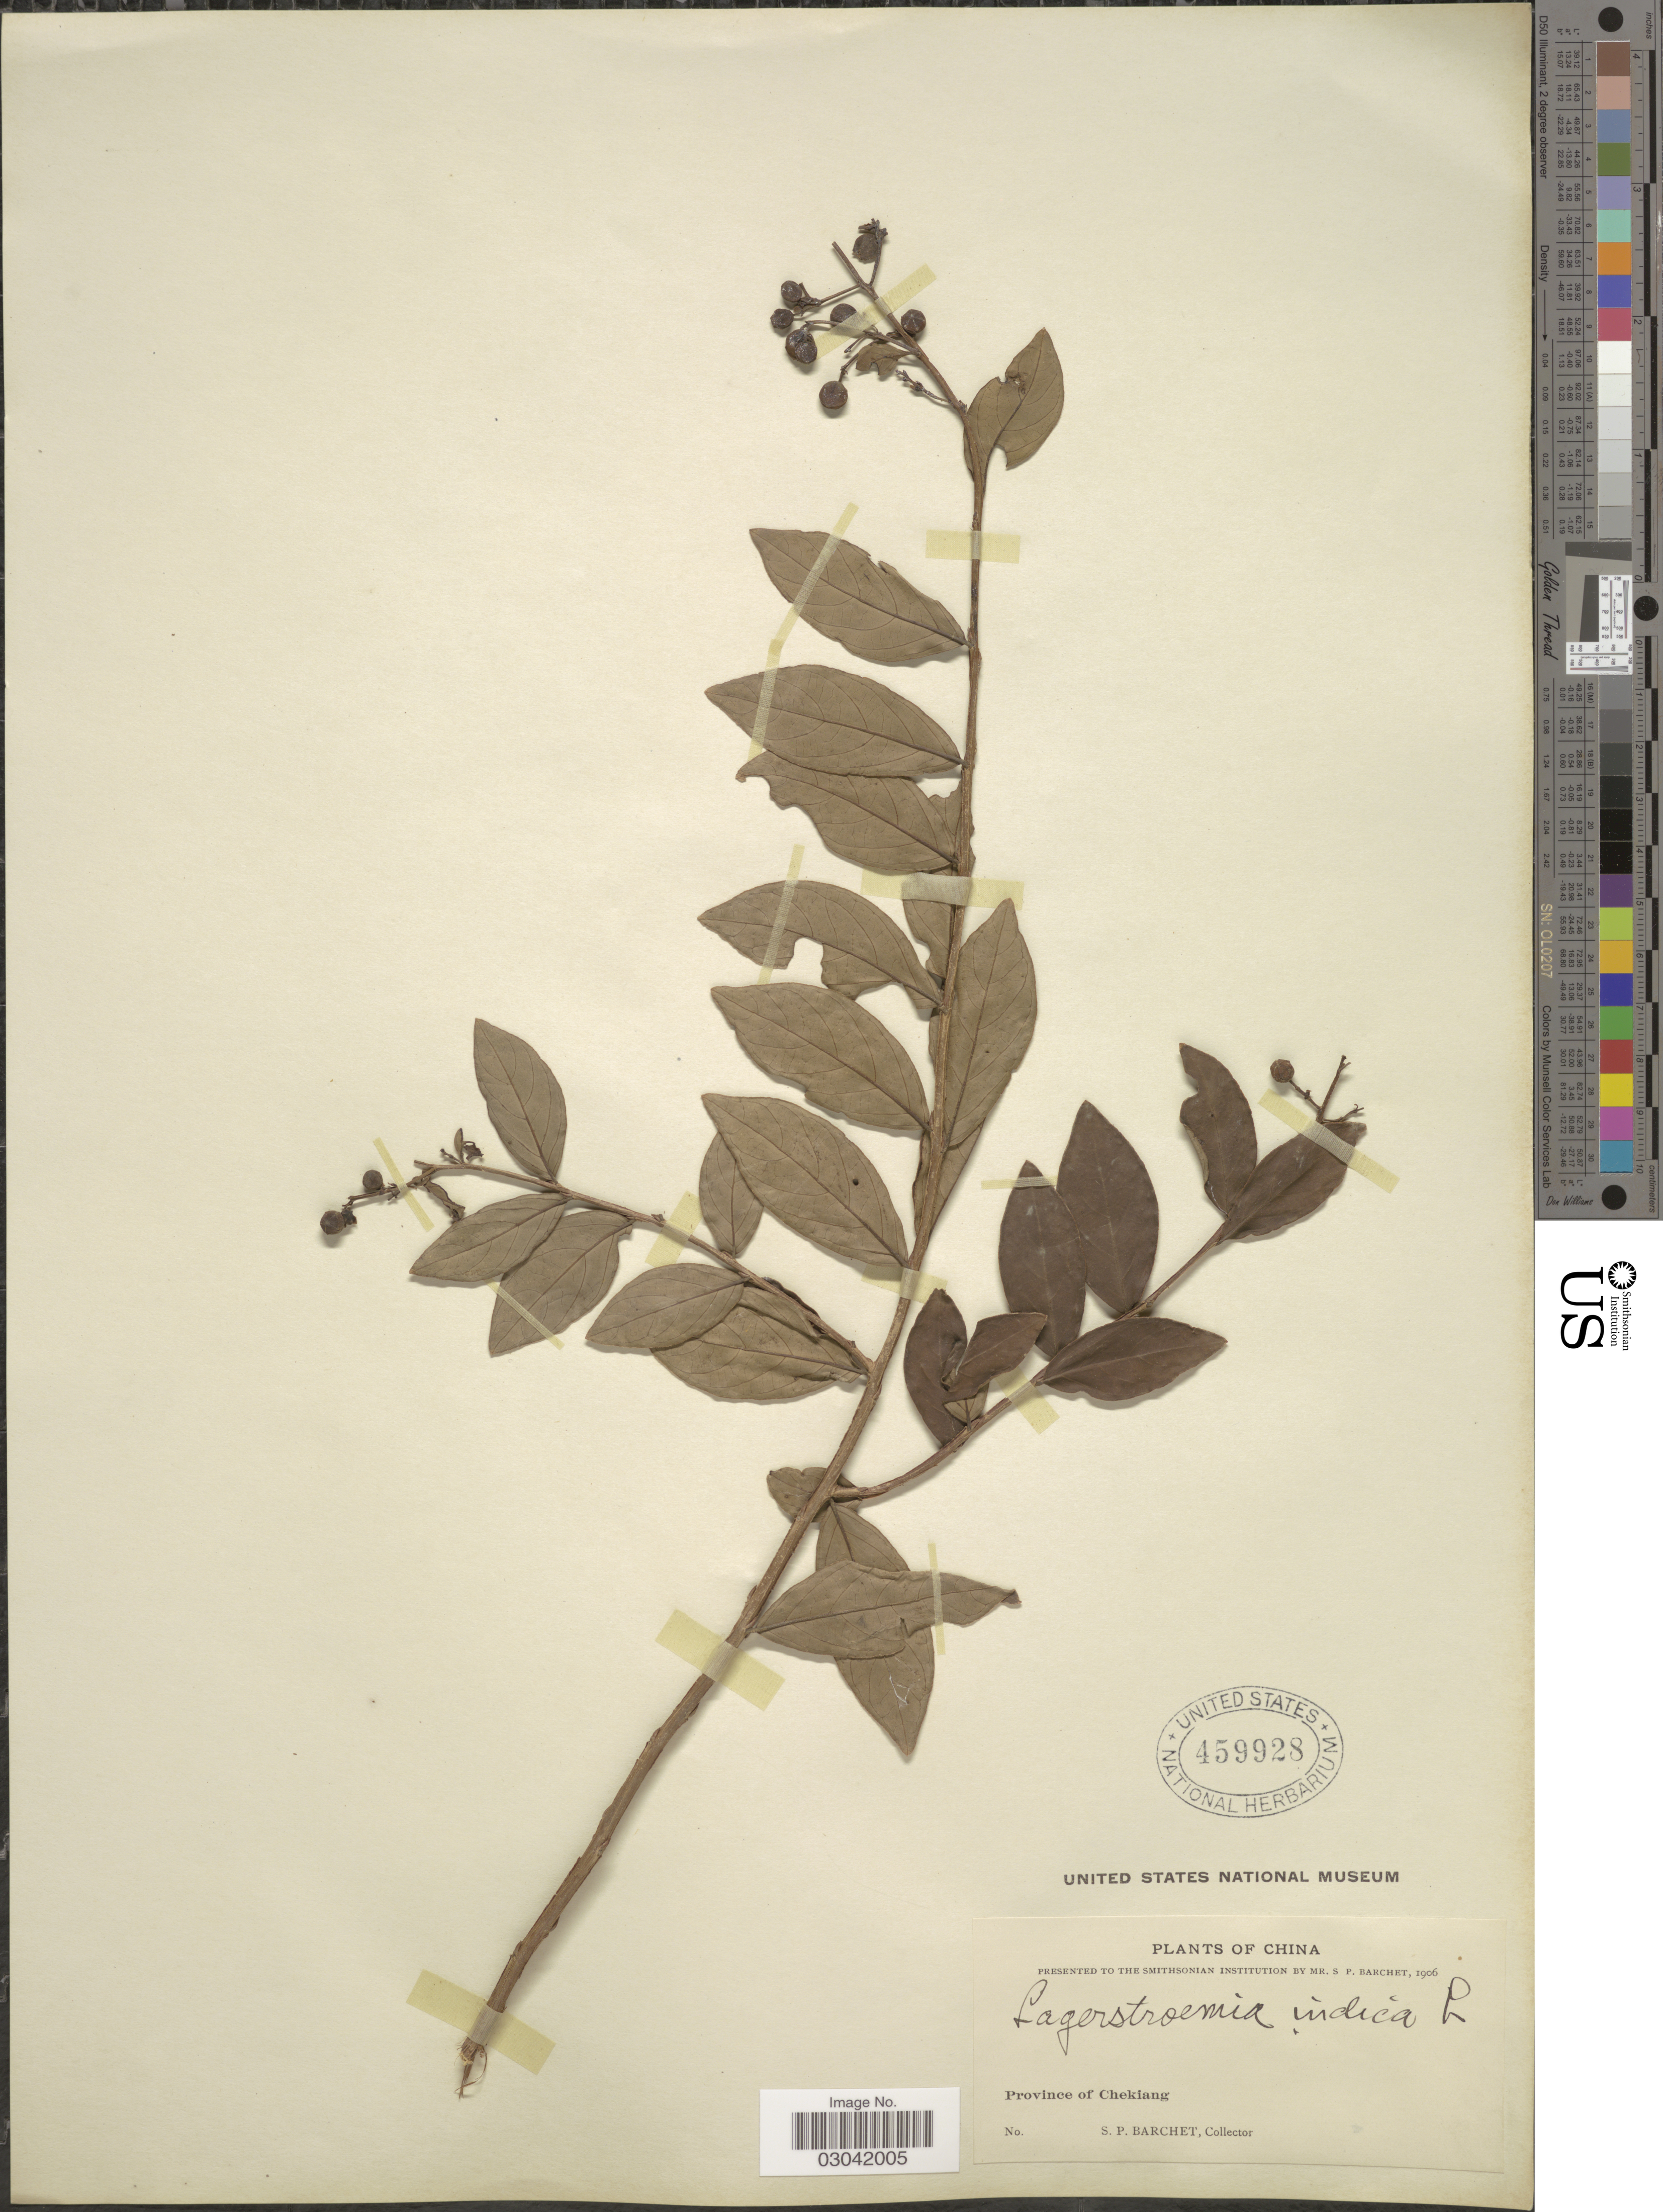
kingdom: Plantae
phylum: Tracheophyta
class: Magnoliopsida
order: Myrtales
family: Lythraceae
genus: Lagerstroemia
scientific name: Lagerstroemia indica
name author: L.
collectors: S. P. Barchet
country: China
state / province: Zhejiang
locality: Province of Chekiang.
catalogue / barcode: US 459928